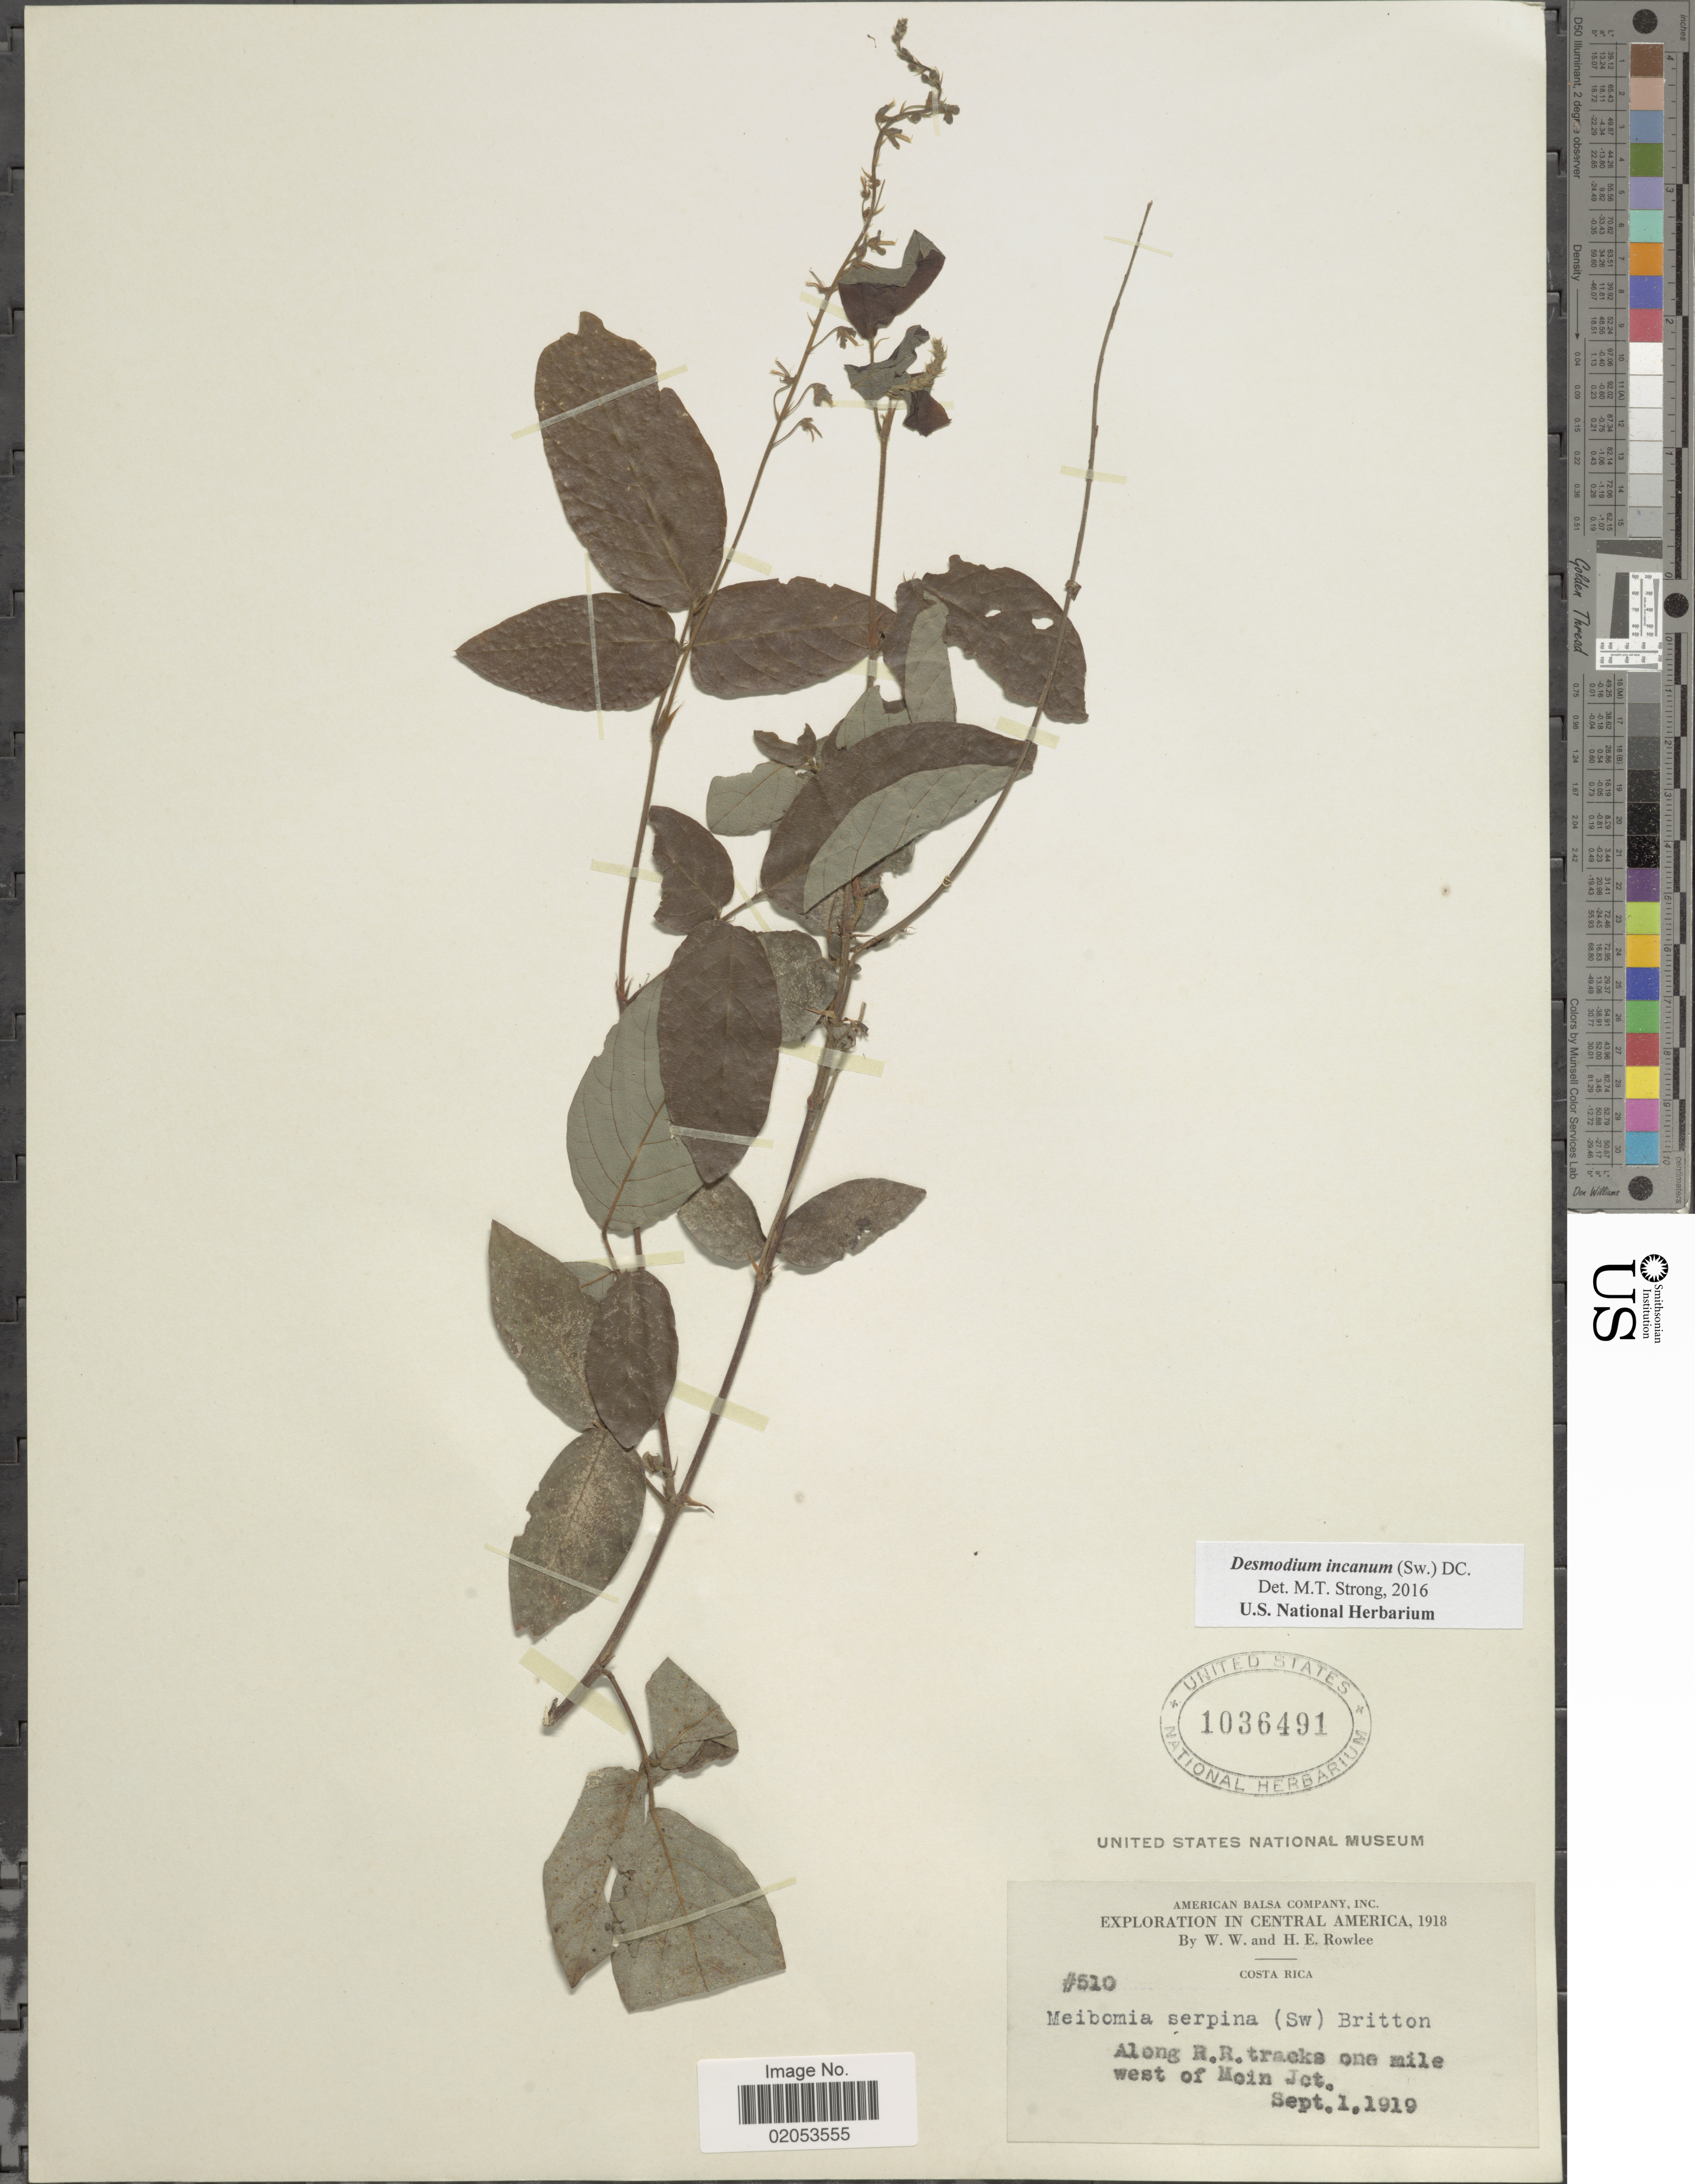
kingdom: Plantae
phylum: Tracheophyta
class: Magnoliopsida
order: Fabales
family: Fabaceae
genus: Desmodium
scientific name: Desmodium incanum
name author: (Sw.) DC.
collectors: W. W. Rowlee & H. E. Rowlee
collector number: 510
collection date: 1919-09-01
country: Costa Rica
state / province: Limón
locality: Along R.R. track one mile west of Moin Jct.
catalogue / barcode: US 1036491